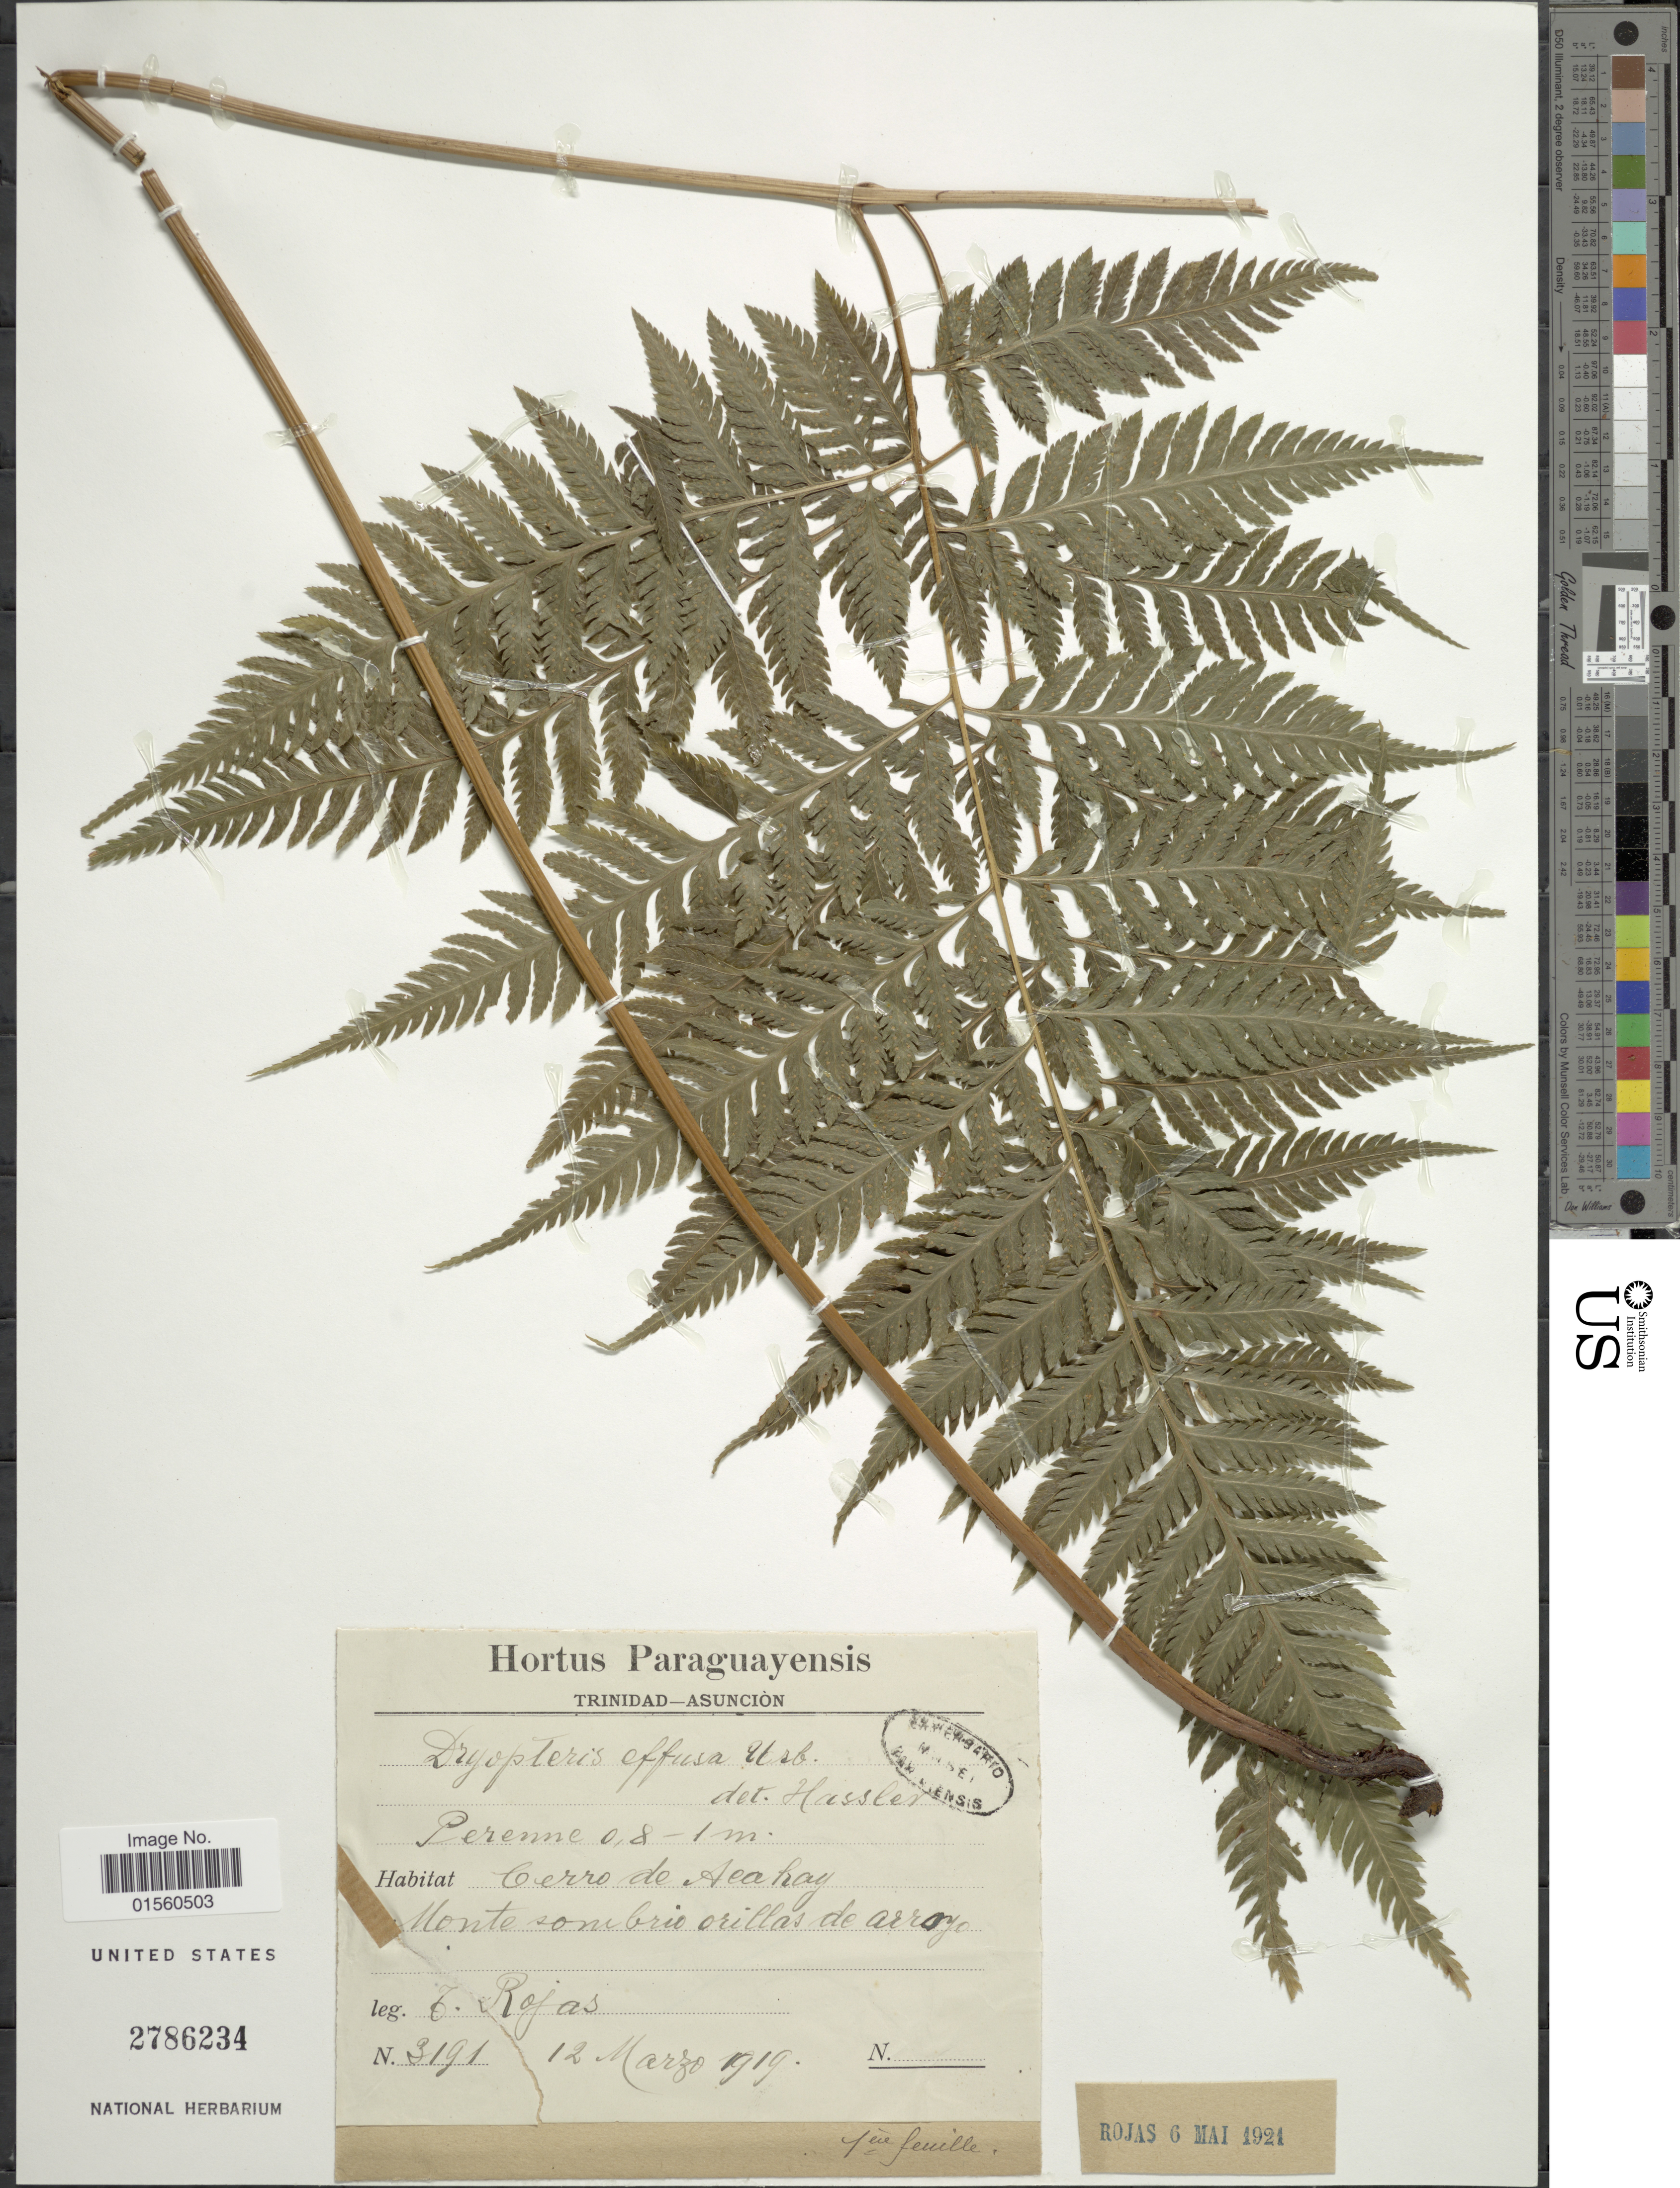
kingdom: Plantae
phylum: Tracheophyta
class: Polypodiopsida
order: Polypodiales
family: Dryopteridaceae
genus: Parapolystichum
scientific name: Parapolystichum effusum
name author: (Sw.) Ching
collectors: J. Rojas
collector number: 3191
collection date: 1919-03-12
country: Paraguay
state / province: Paraguari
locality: Cerro de Acahay, Monte sombrio orillas de arroyo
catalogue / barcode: US 2786234